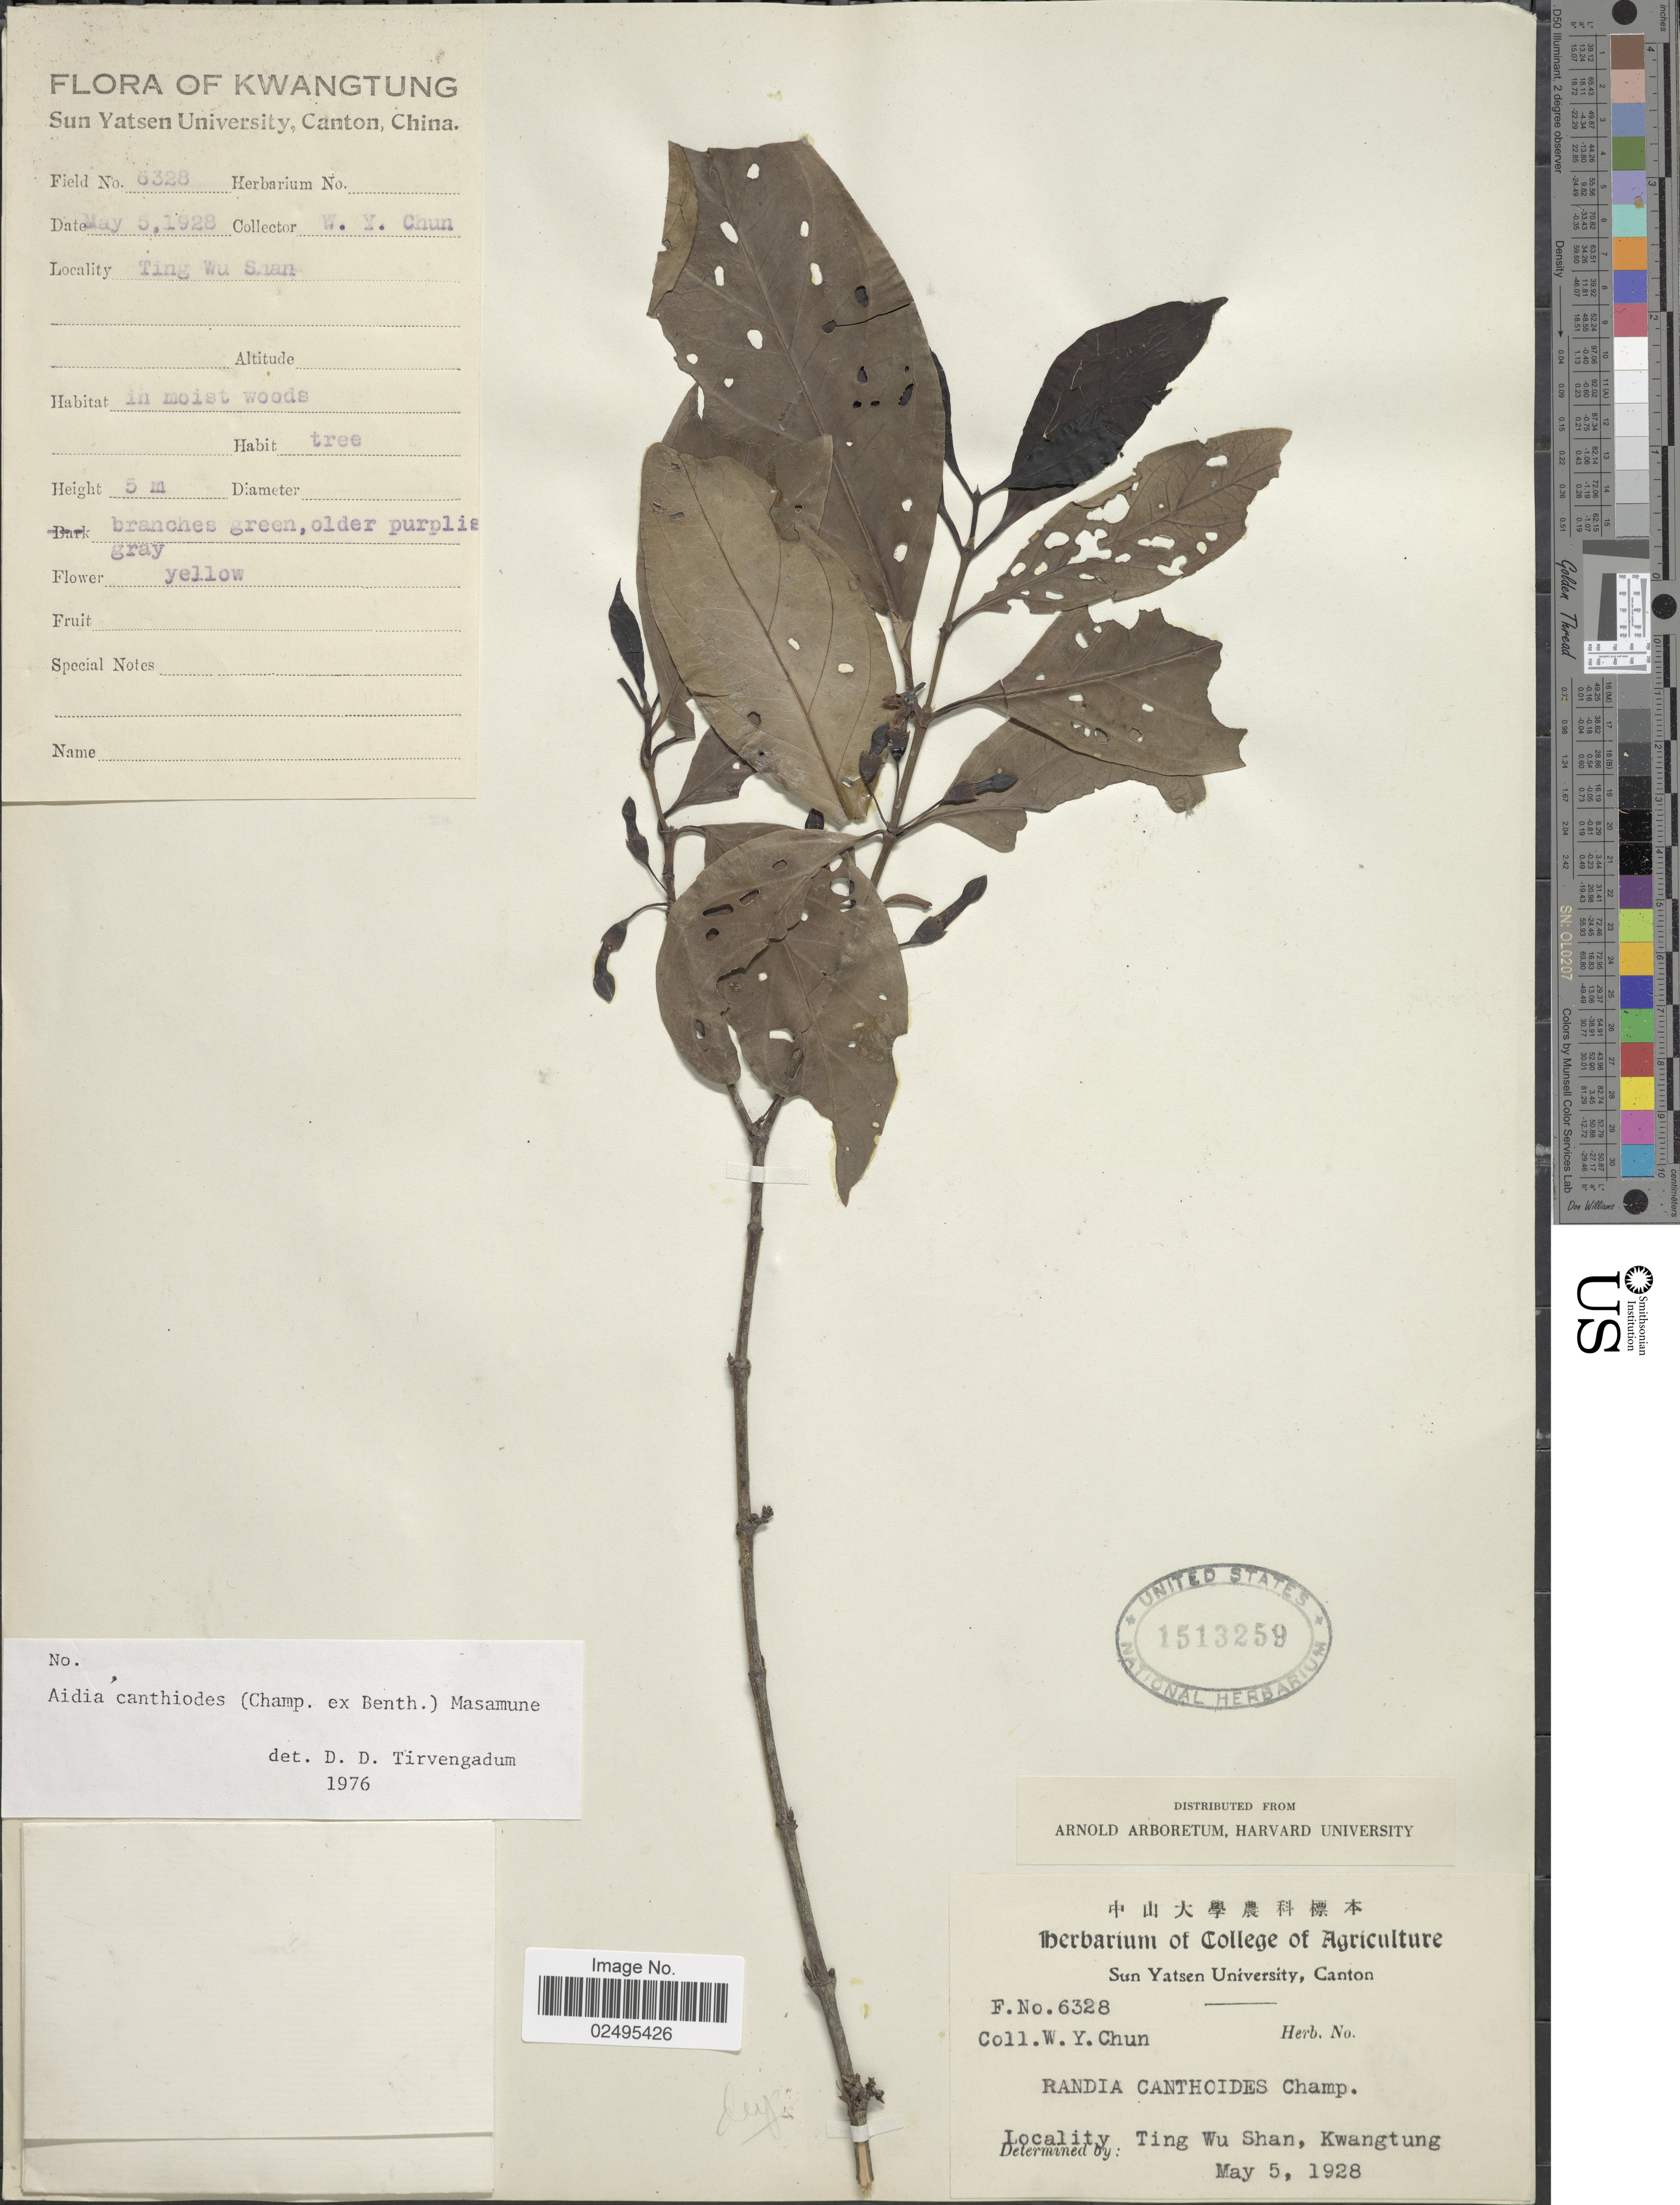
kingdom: Plantae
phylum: Tracheophyta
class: Magnoliopsida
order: Gentianales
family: Rubiaceae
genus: Aidia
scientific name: Aidia canthioides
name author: (Champ. ex Benth.) Masam.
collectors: W. Y. Chun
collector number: F63288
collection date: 1928-05-05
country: China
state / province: Guangdong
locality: Ting Wu Shan, Kwangtung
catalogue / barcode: US 1513259